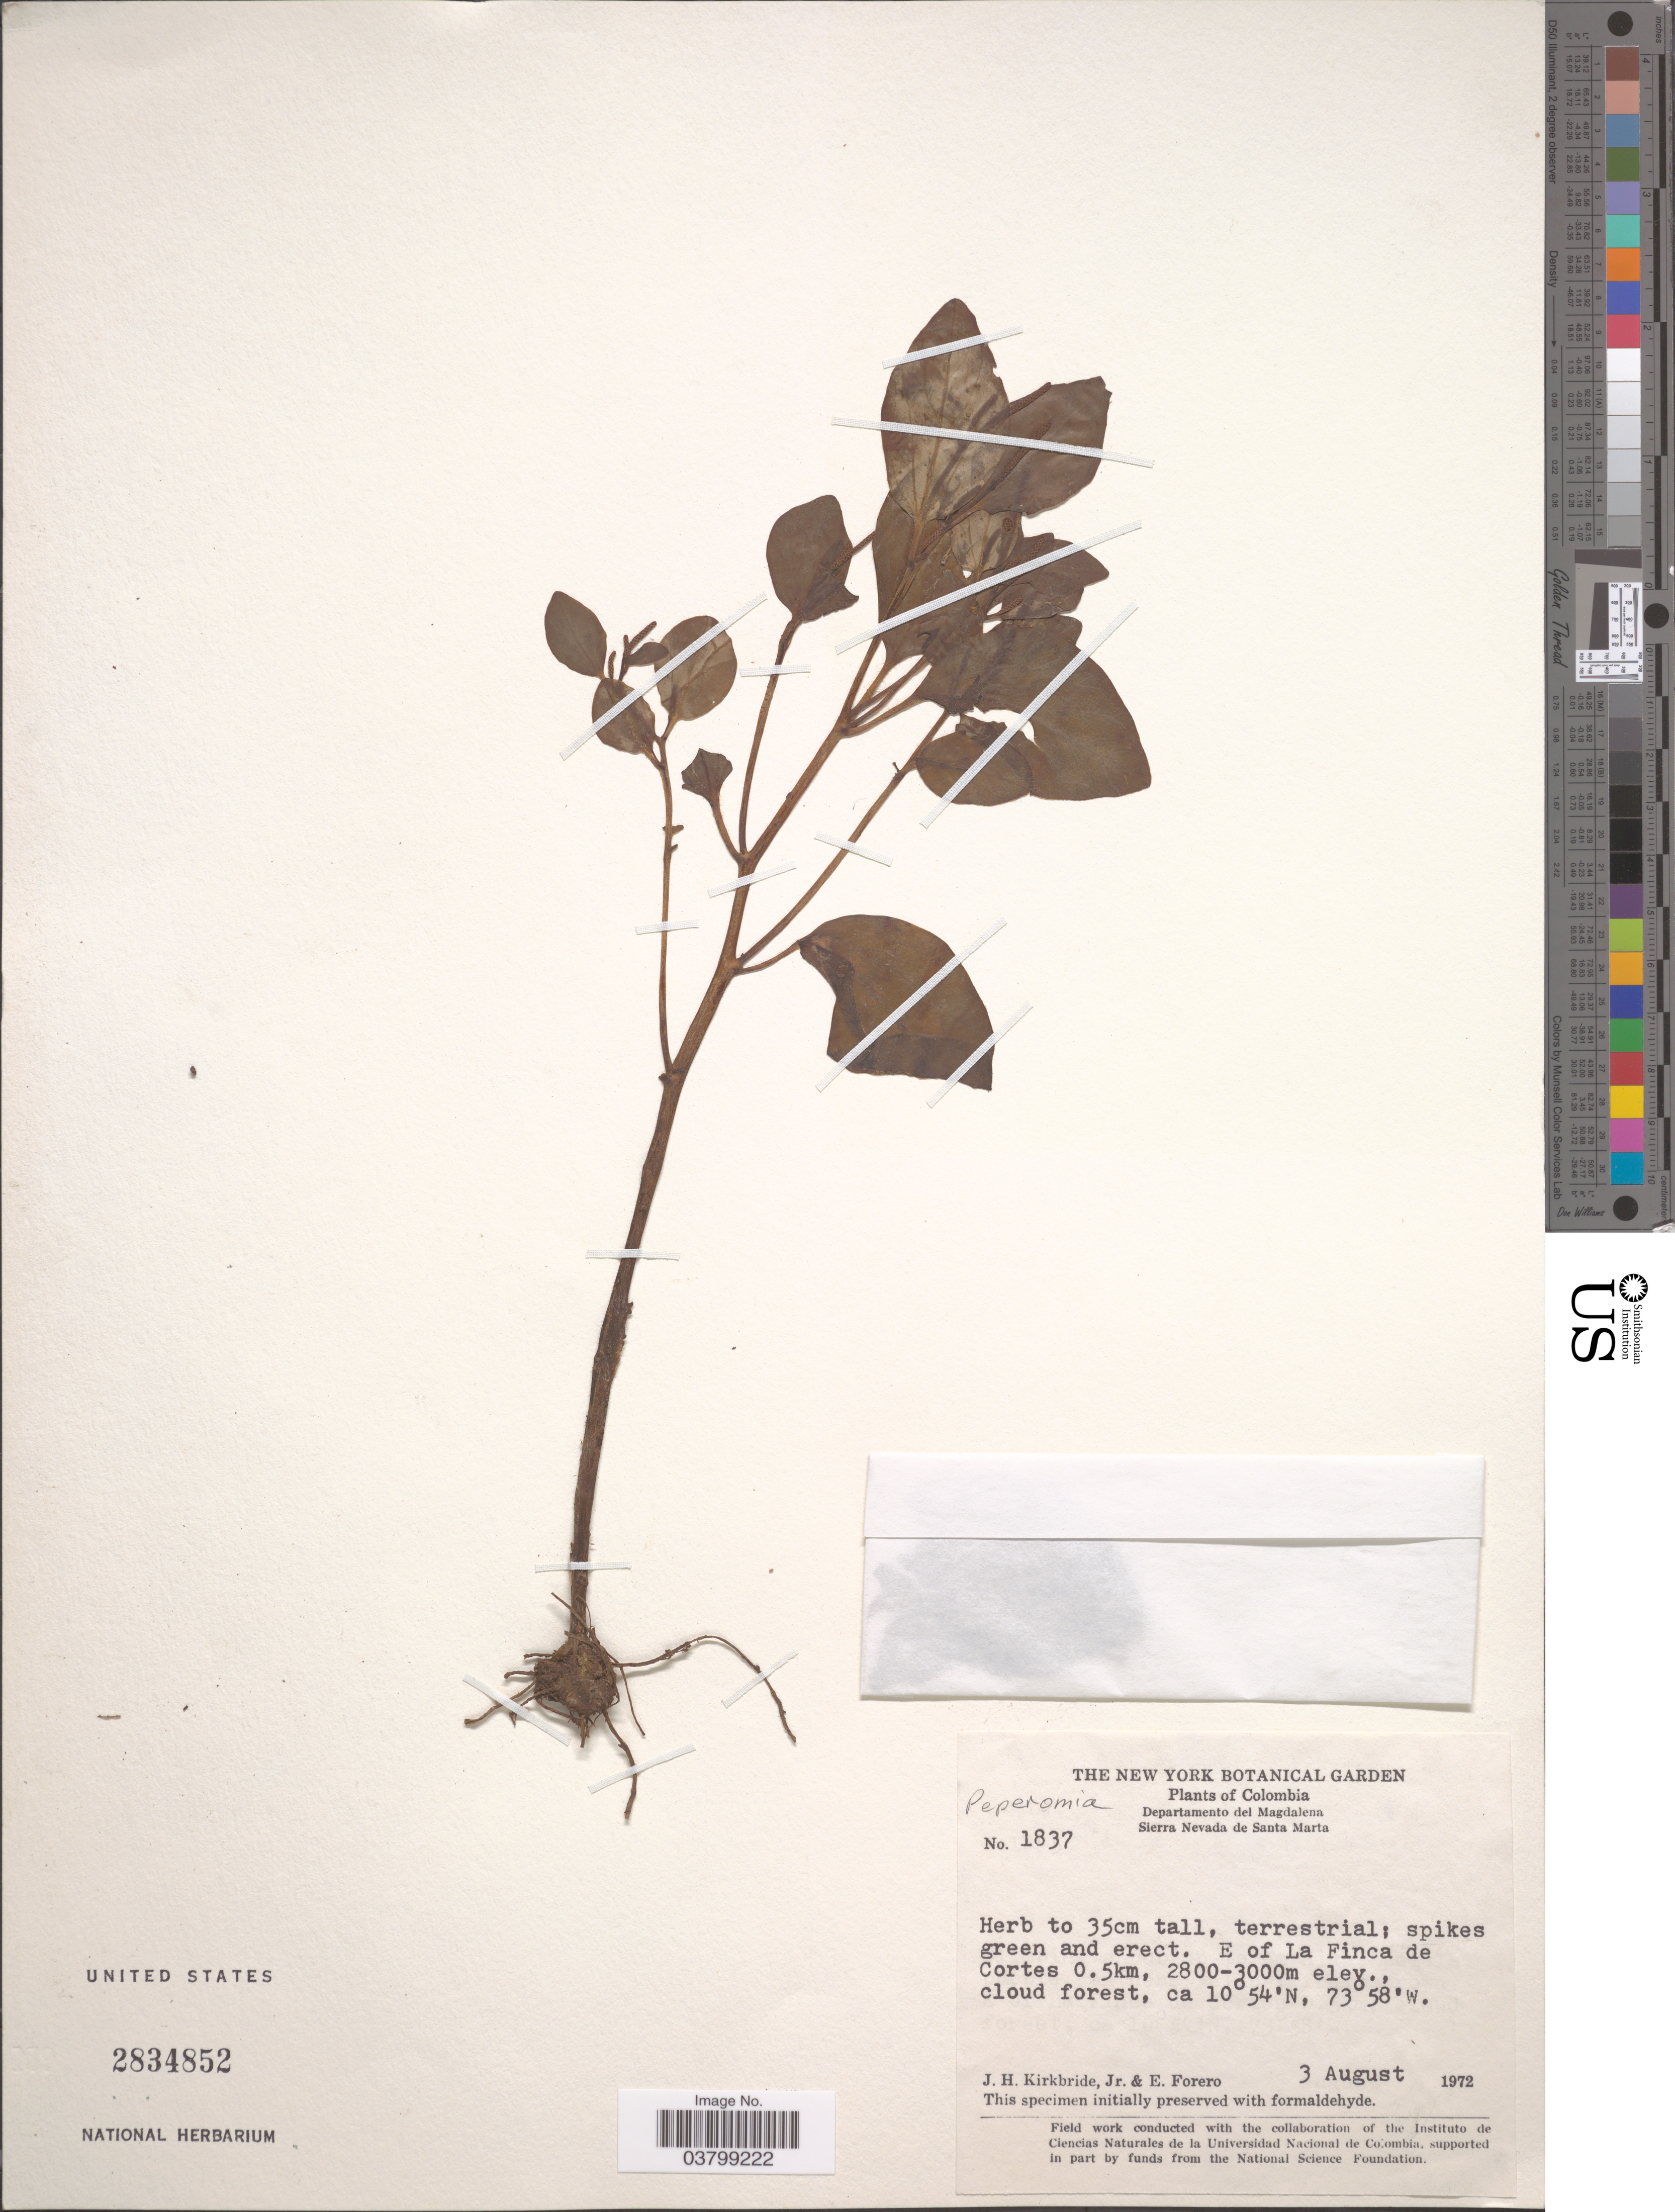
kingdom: Plantae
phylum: Tracheophyta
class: Magnoliopsida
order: Piperales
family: Piperaceae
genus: Peperomia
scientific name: Peperomia sp.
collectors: J. H. Kirkbride & E. Forero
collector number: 1837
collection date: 1972-08-03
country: Colombia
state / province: Magdalena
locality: Departamento del Magdalena. Sierra Nevada de Santa Marta. E of La Finca de Cortes 0.5km.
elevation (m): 2800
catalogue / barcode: US 2834852